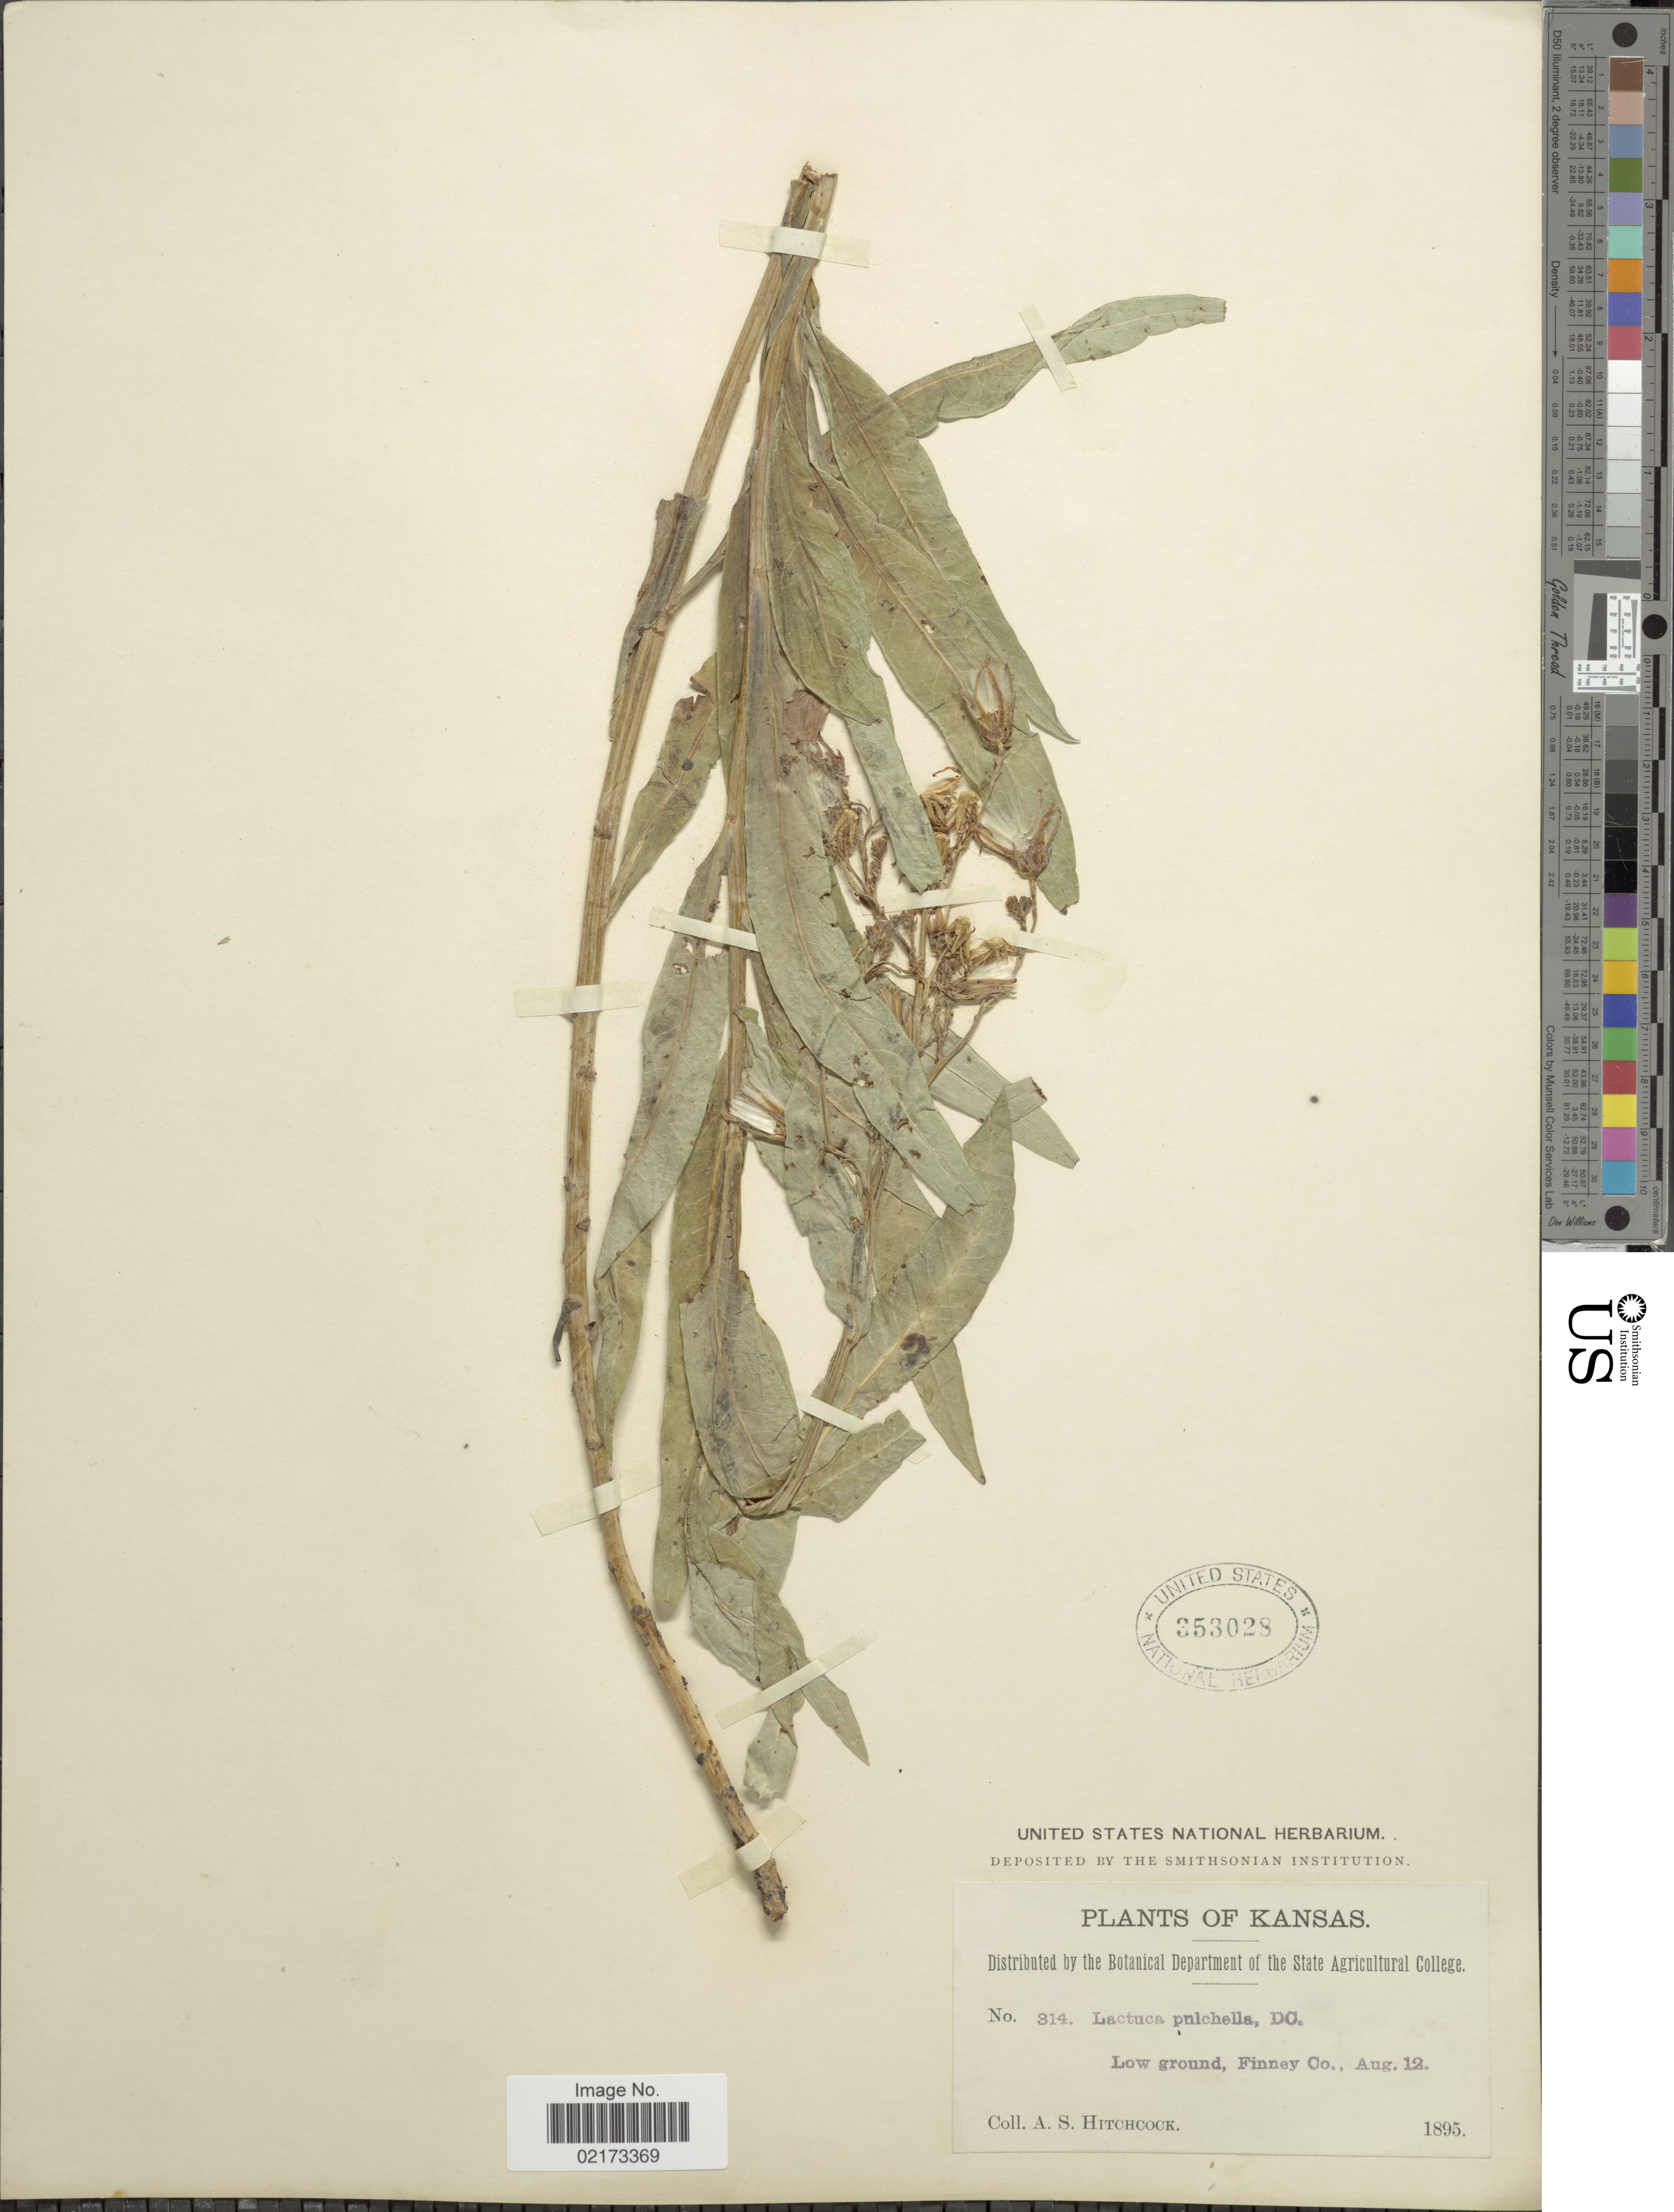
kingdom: Plantae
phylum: Tracheophyta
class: Magnoliopsida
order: Asterales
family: Asteraceae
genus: Lactuca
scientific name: Lactuca tatarica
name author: (L.) C.A. Mey.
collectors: A. S. Hitchcock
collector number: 314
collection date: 1895-08-12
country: United States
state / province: Kansas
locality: Finney Co.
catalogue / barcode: US 353028